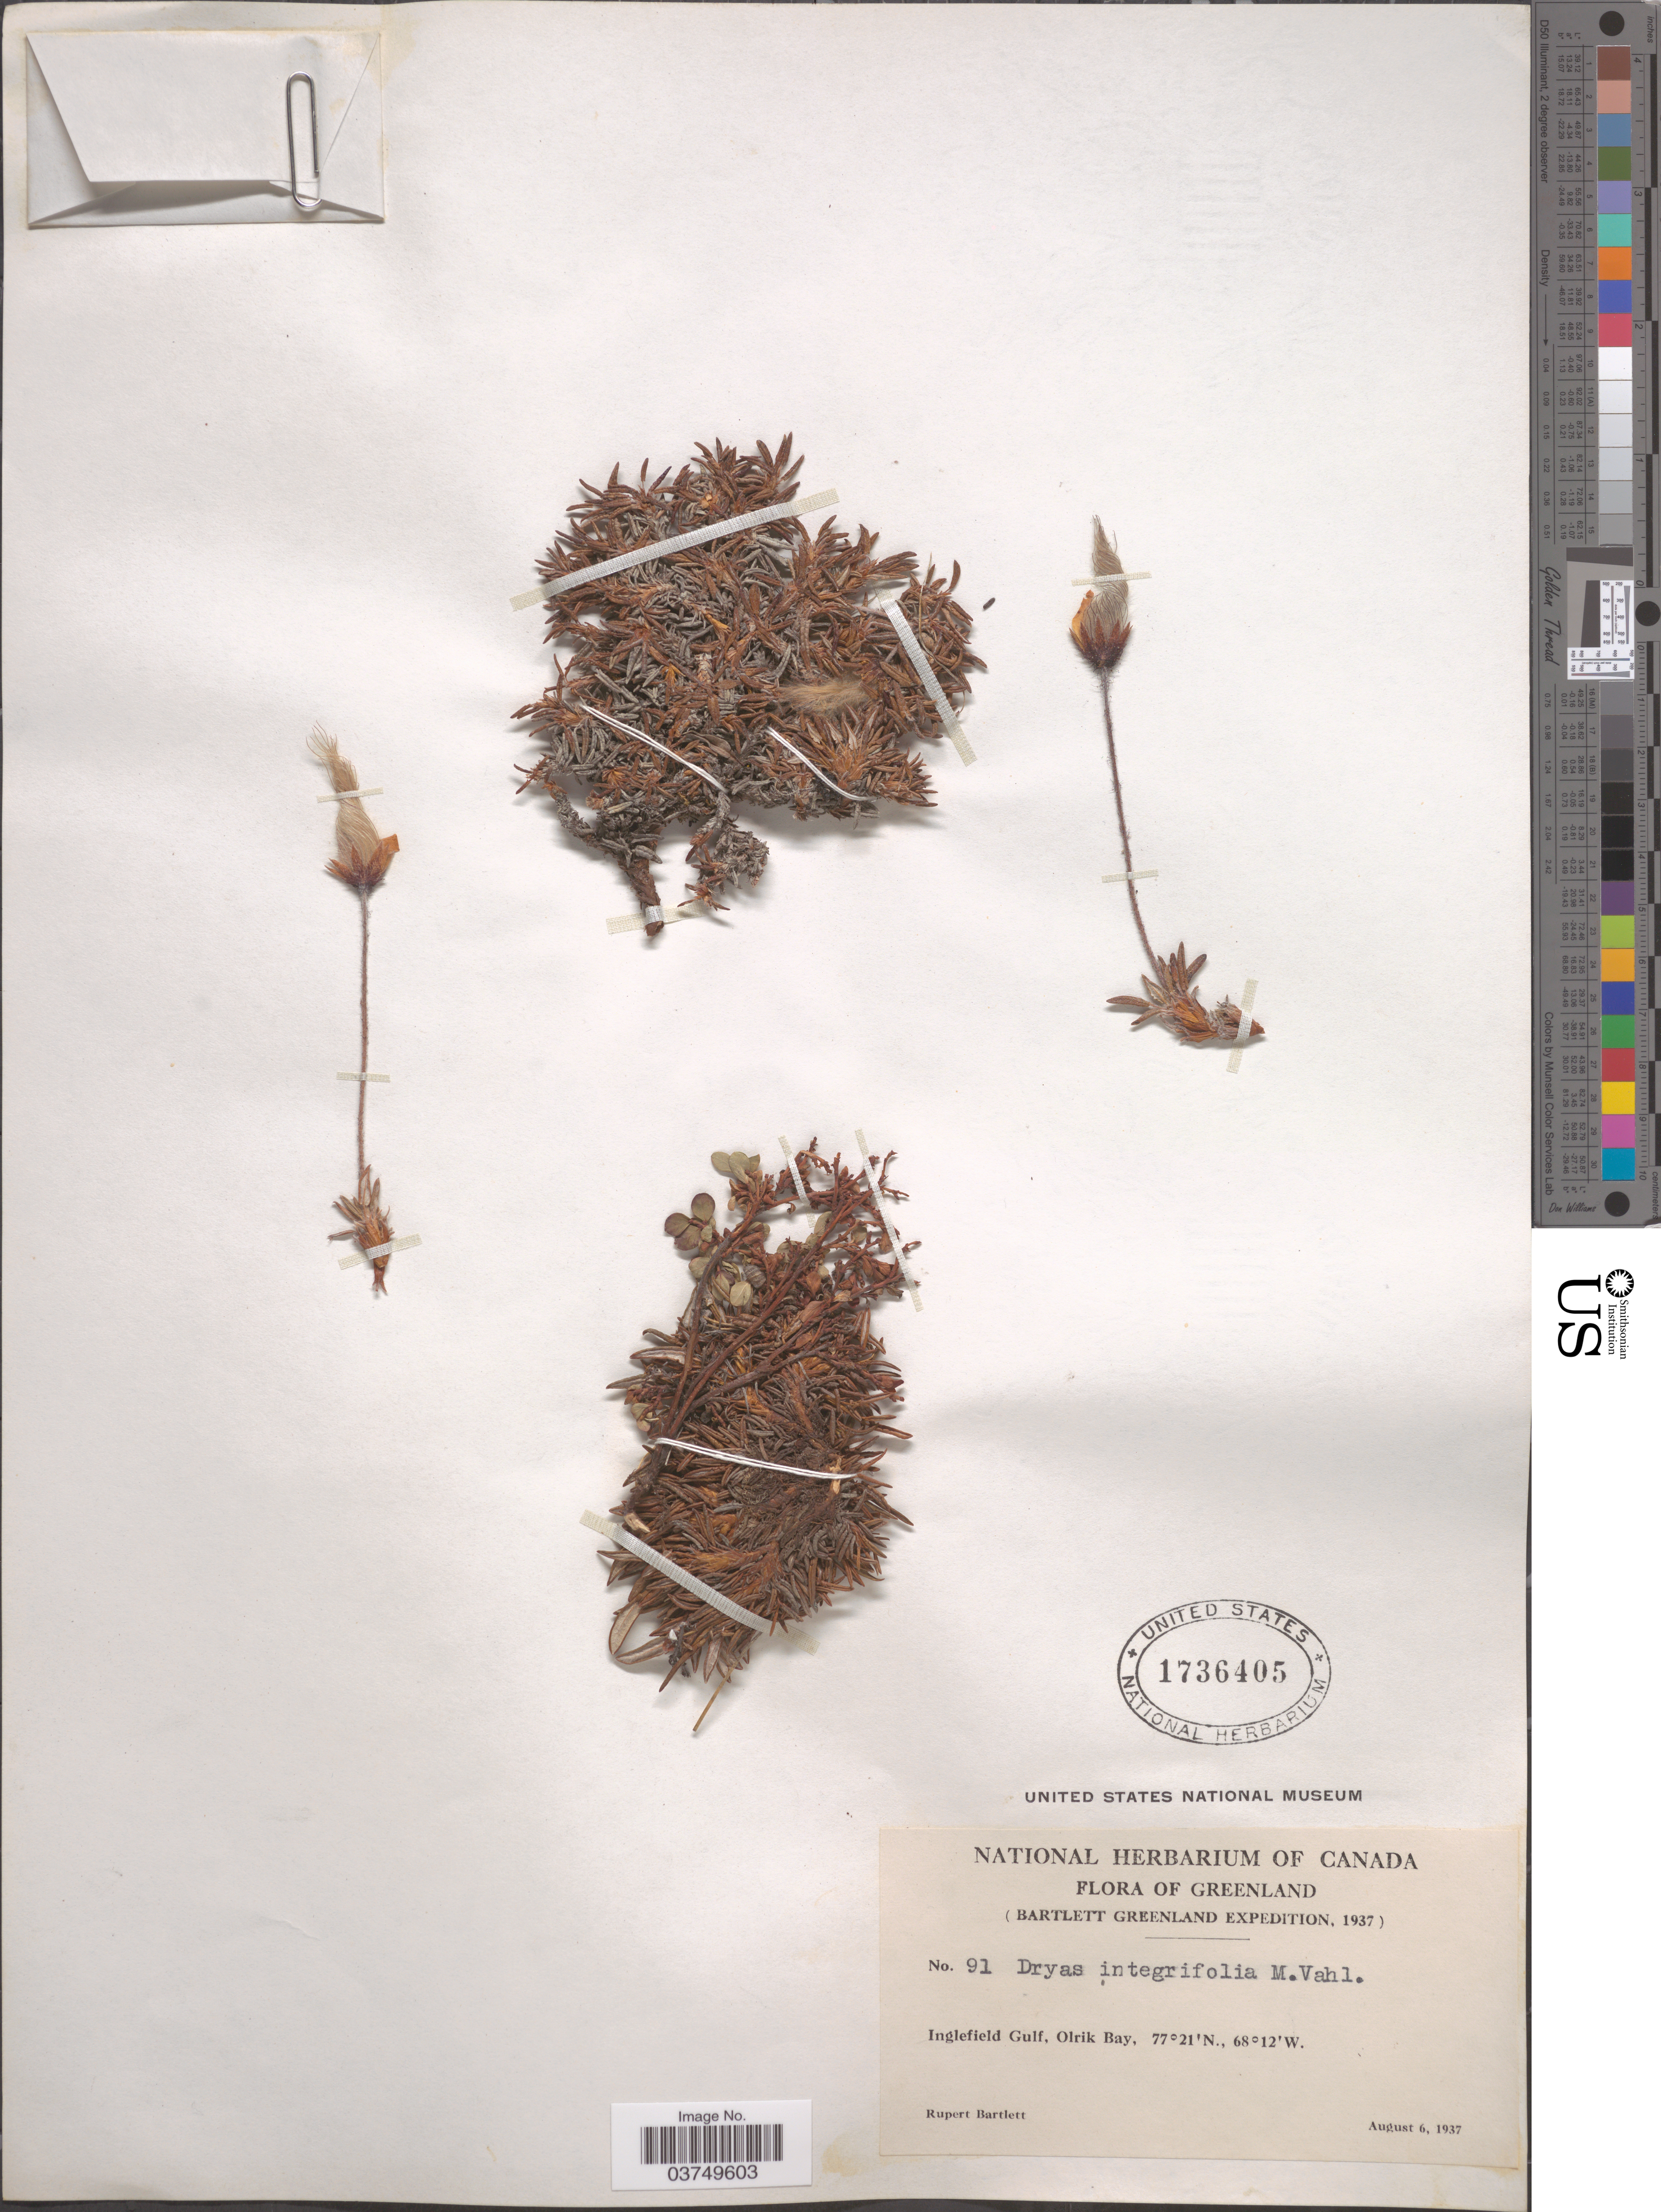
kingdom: Plantae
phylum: Tracheophyta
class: Magnoliopsida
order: Rosales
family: Rosaceae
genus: Dryas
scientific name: Dryas integrifolia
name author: Vahl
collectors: R. Bartlett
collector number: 91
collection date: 1937-08-06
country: Greenland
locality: Inglefield Gulf, Olrik Bay.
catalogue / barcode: US 1736405